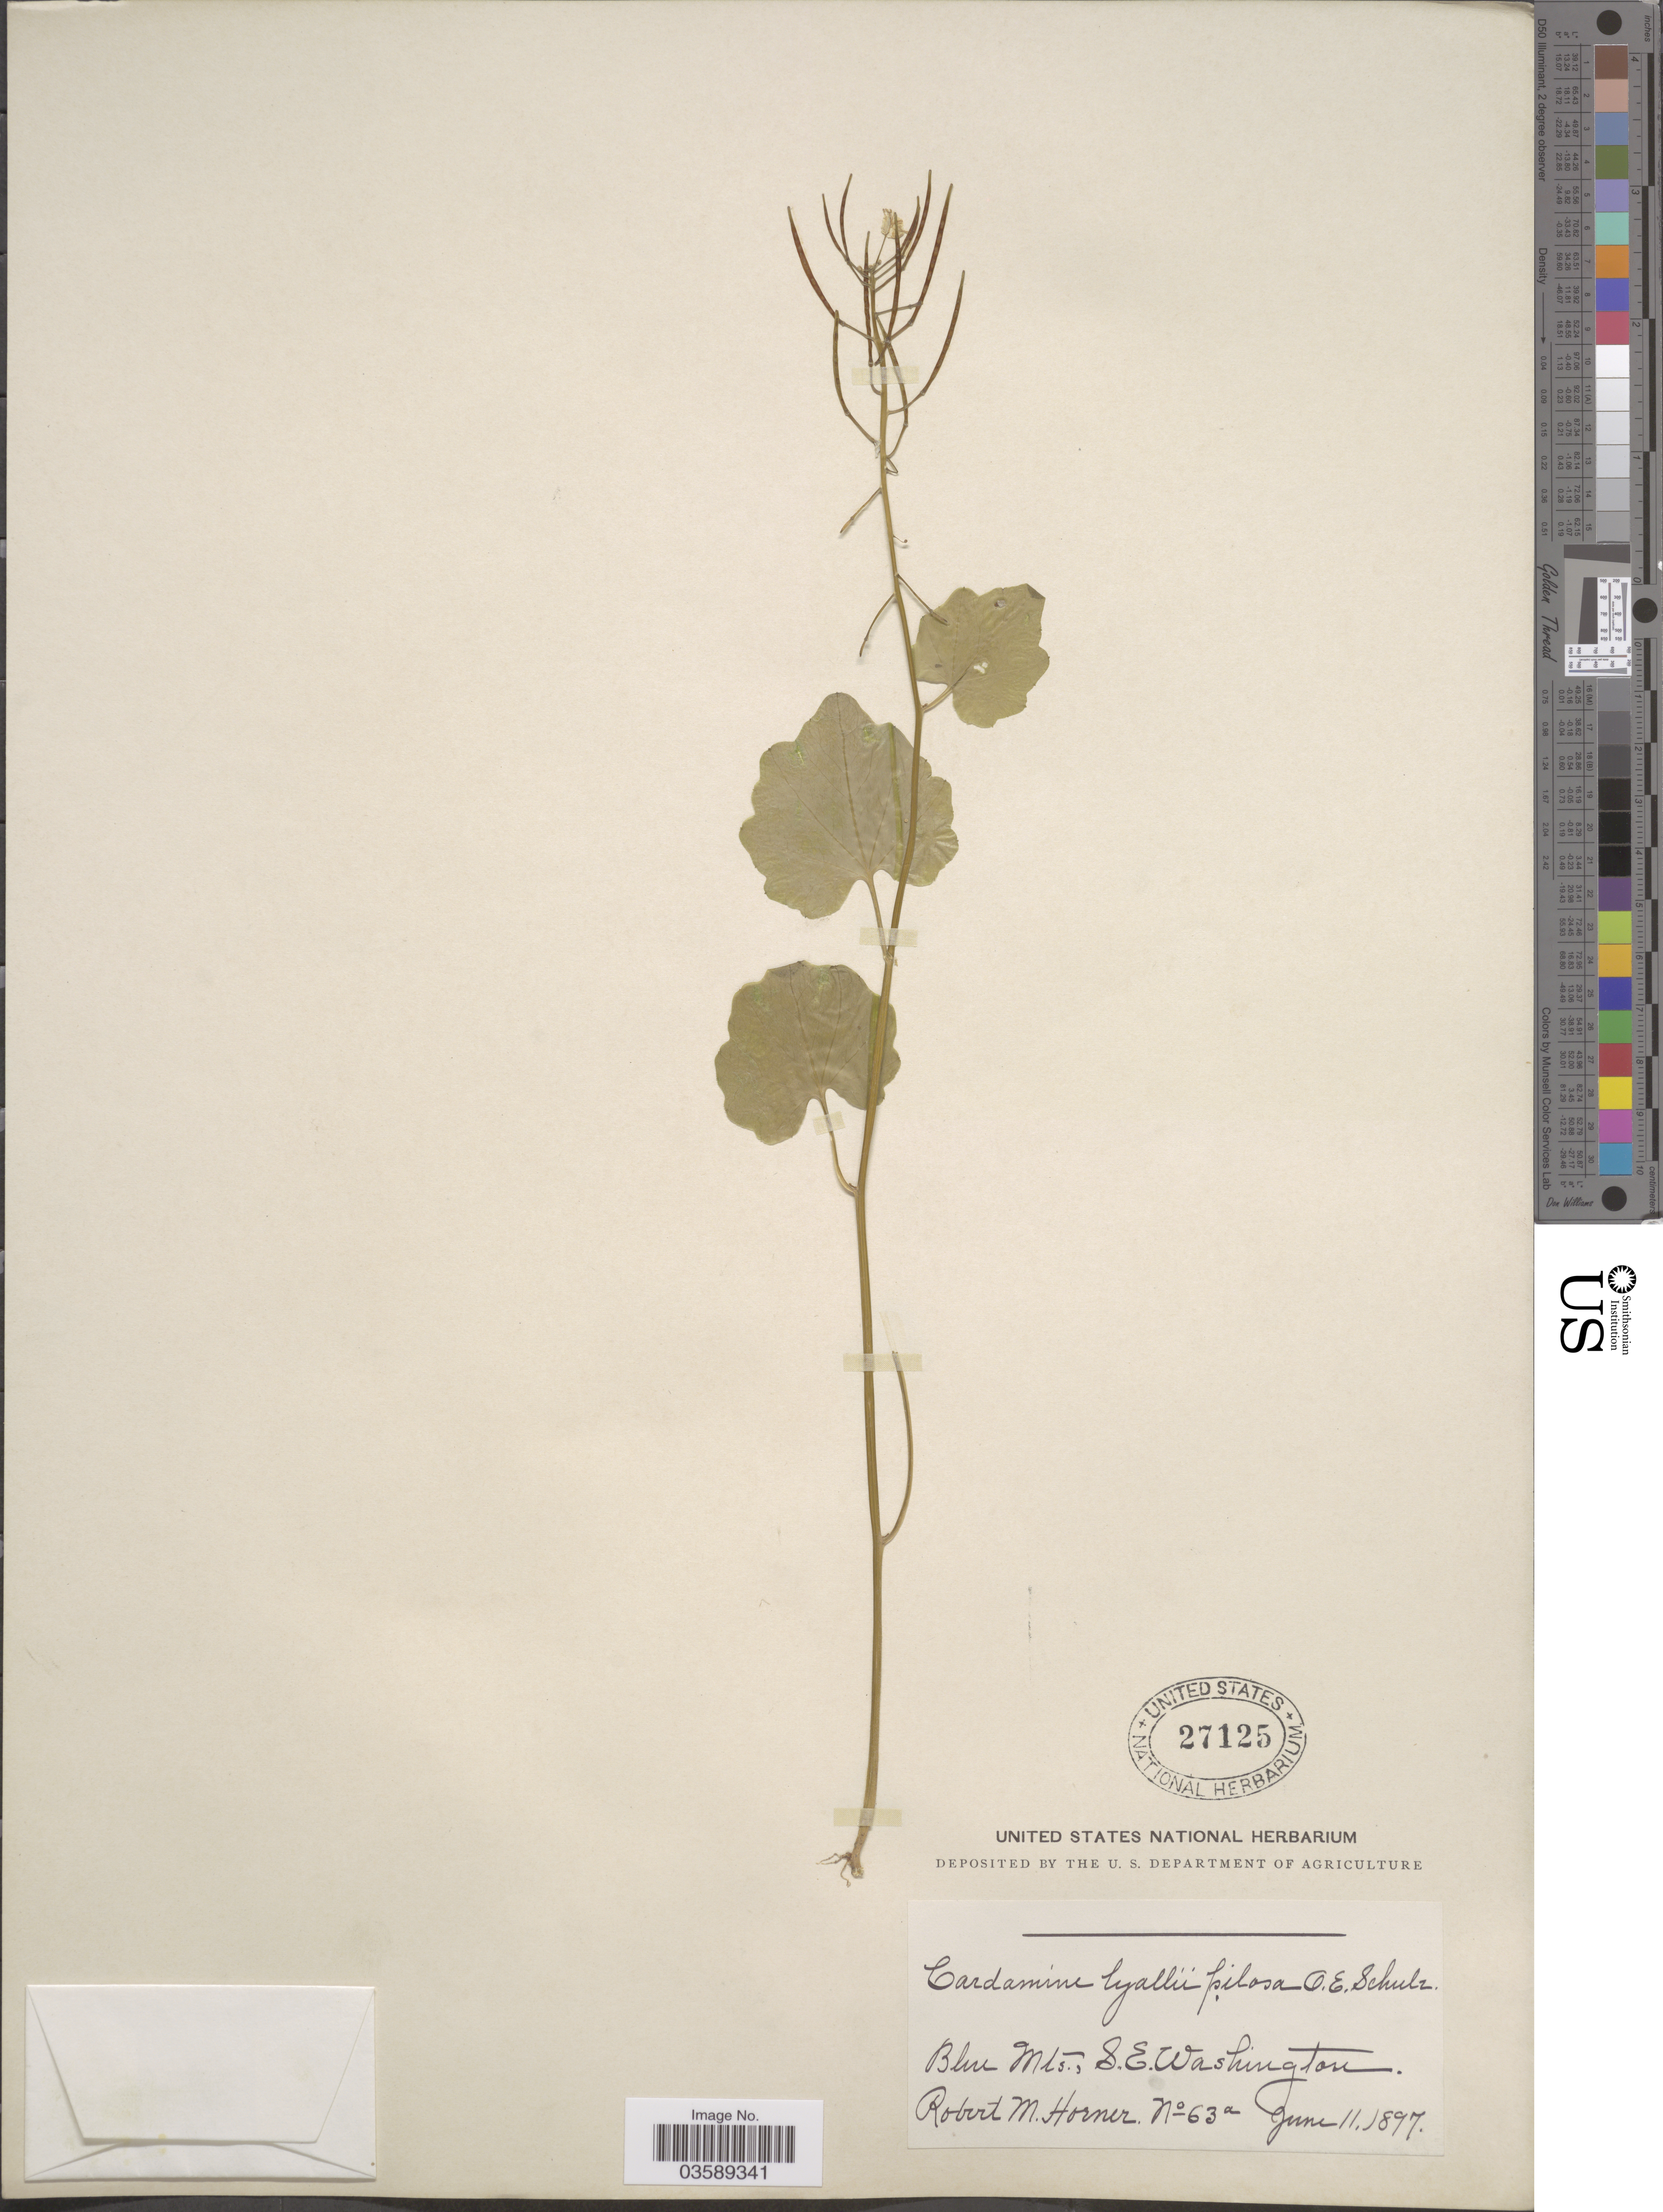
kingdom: Plantae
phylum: Tracheophyta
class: Magnoliopsida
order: Brassicales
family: Brassicaceae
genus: Cardamine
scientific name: Cardamine lyallii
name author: S. Watson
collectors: R. Horner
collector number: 63a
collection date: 1897-06-11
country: United States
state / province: Washington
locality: Blue Mts., S.E. Washington.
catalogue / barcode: US 27125